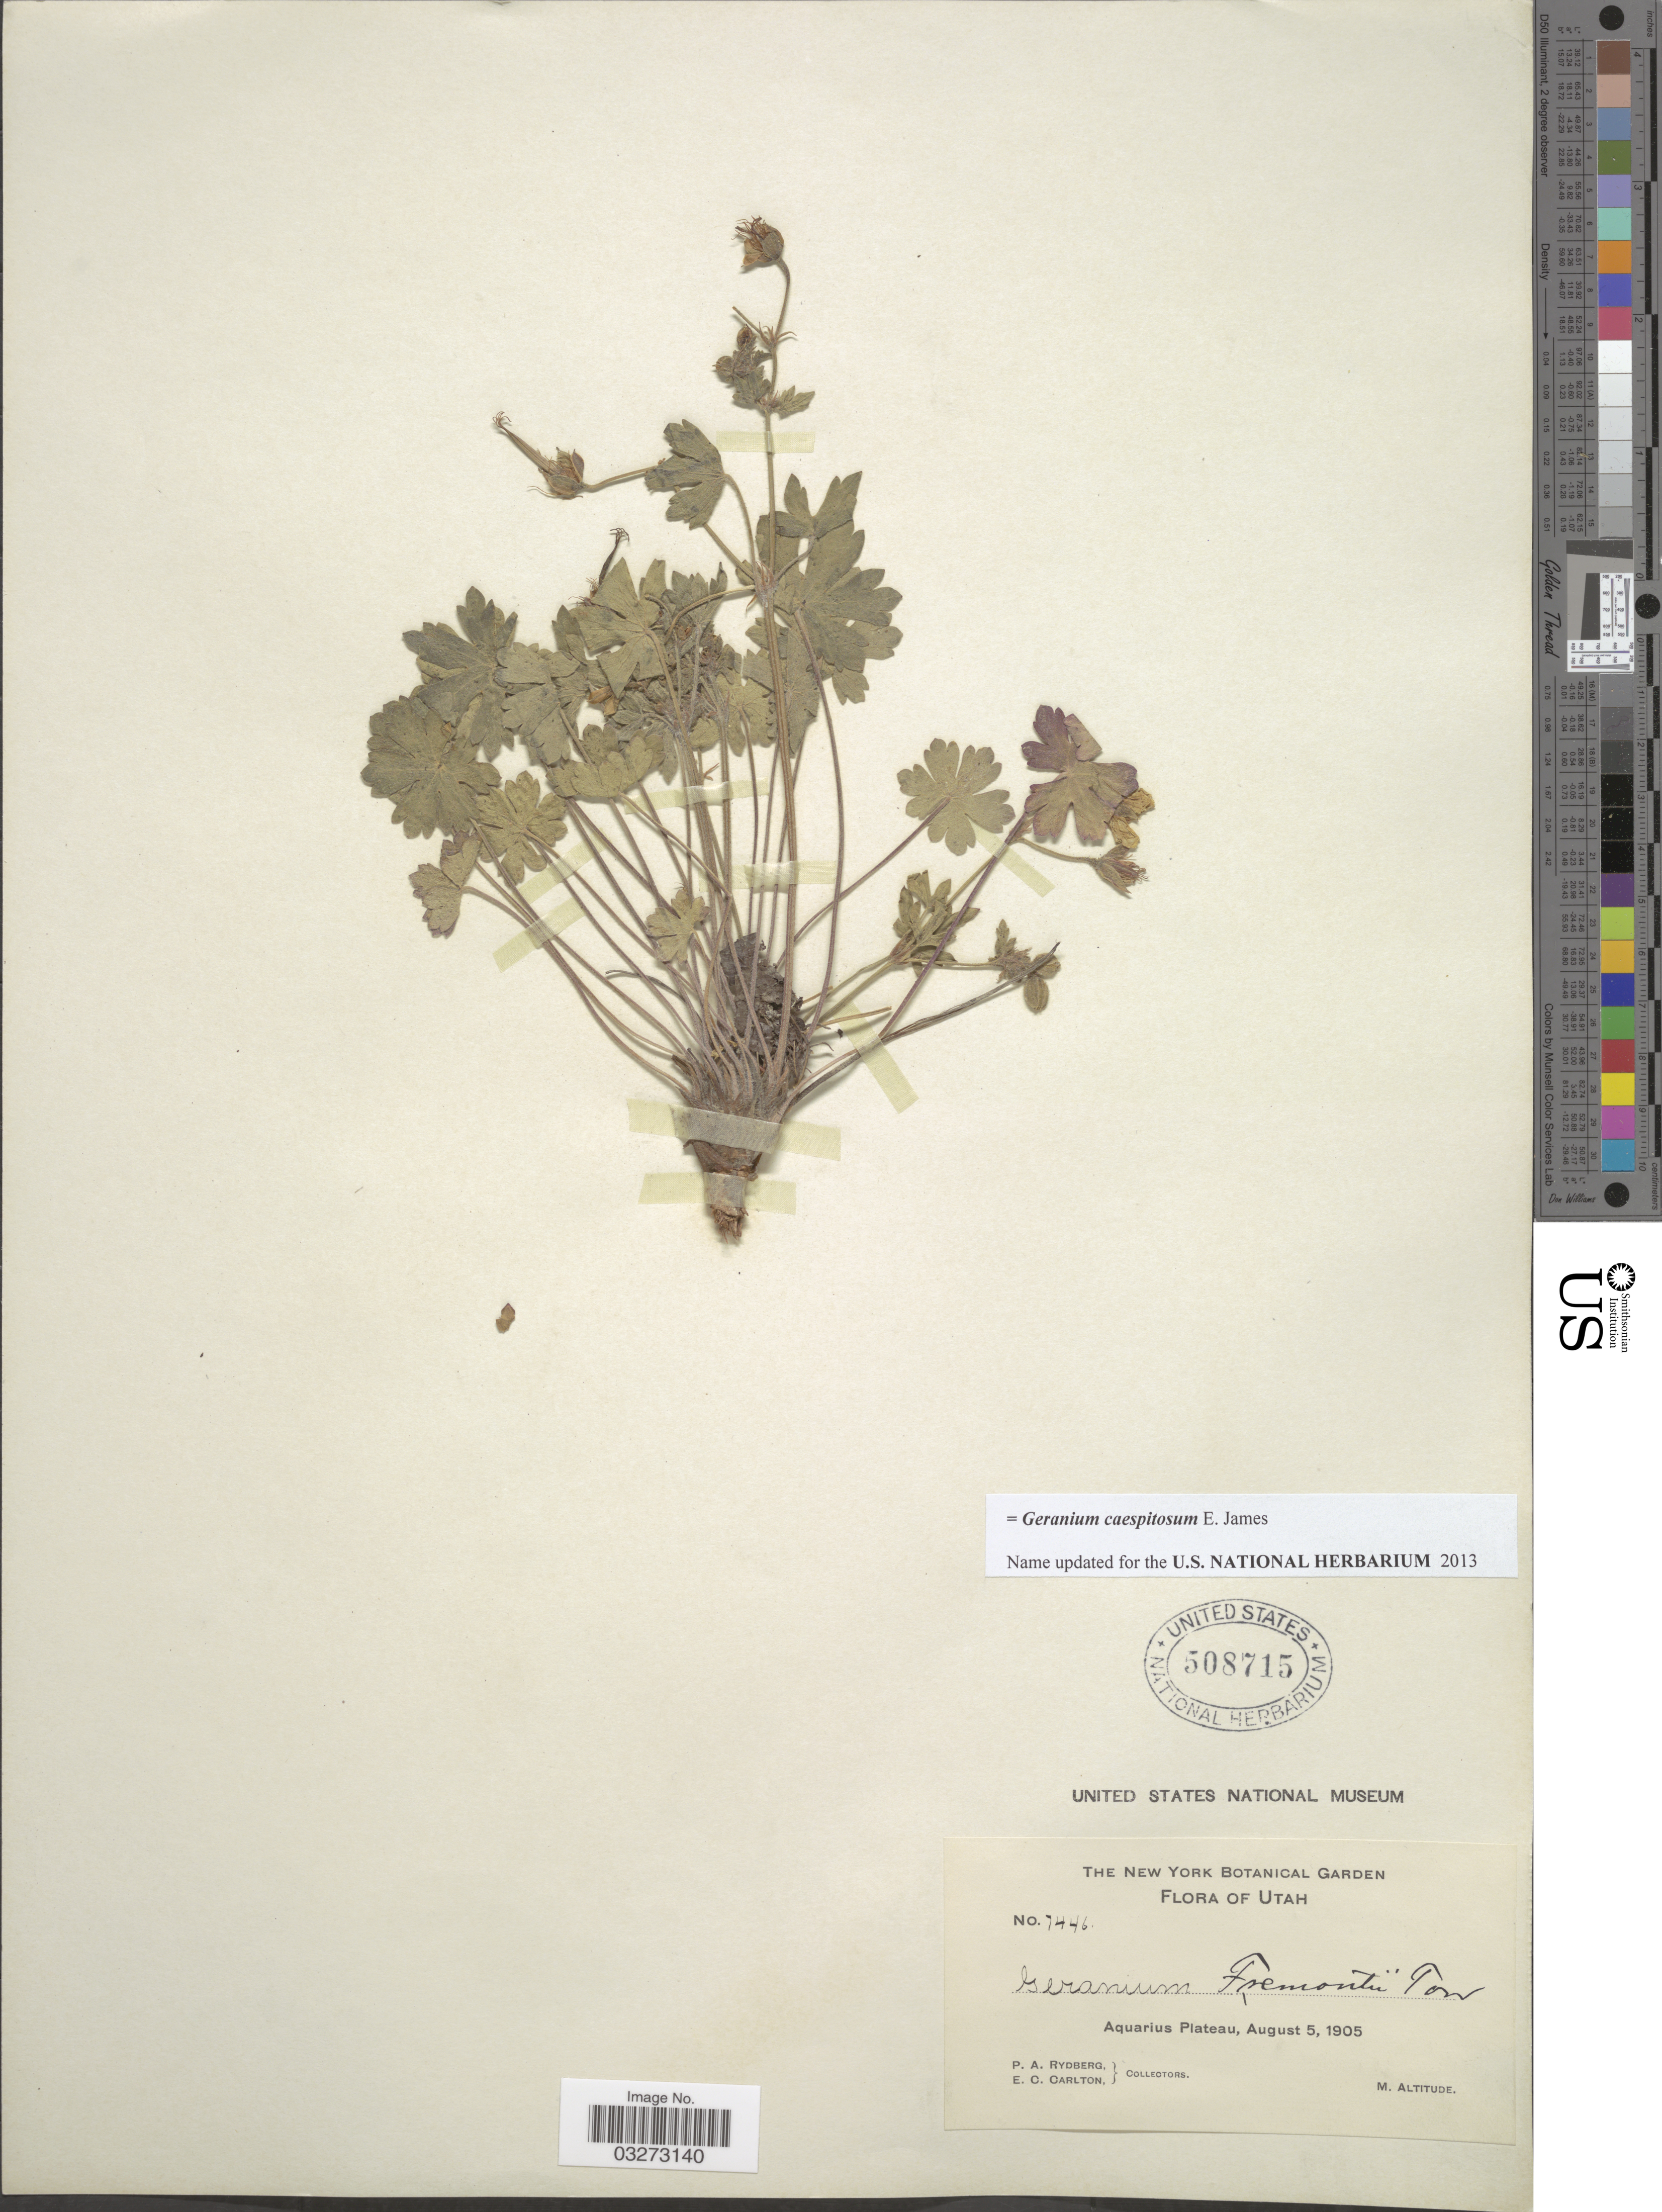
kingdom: Plantae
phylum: Tracheophyta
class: Magnoliopsida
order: Geraniales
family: Geraniaceae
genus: Geranium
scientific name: Geranium caespitosum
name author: E. James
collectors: P. A. Rydberg & E. Carlton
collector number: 7446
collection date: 1905-08-05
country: United States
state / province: Utah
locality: Aquarius Plateau.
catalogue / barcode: US 508715